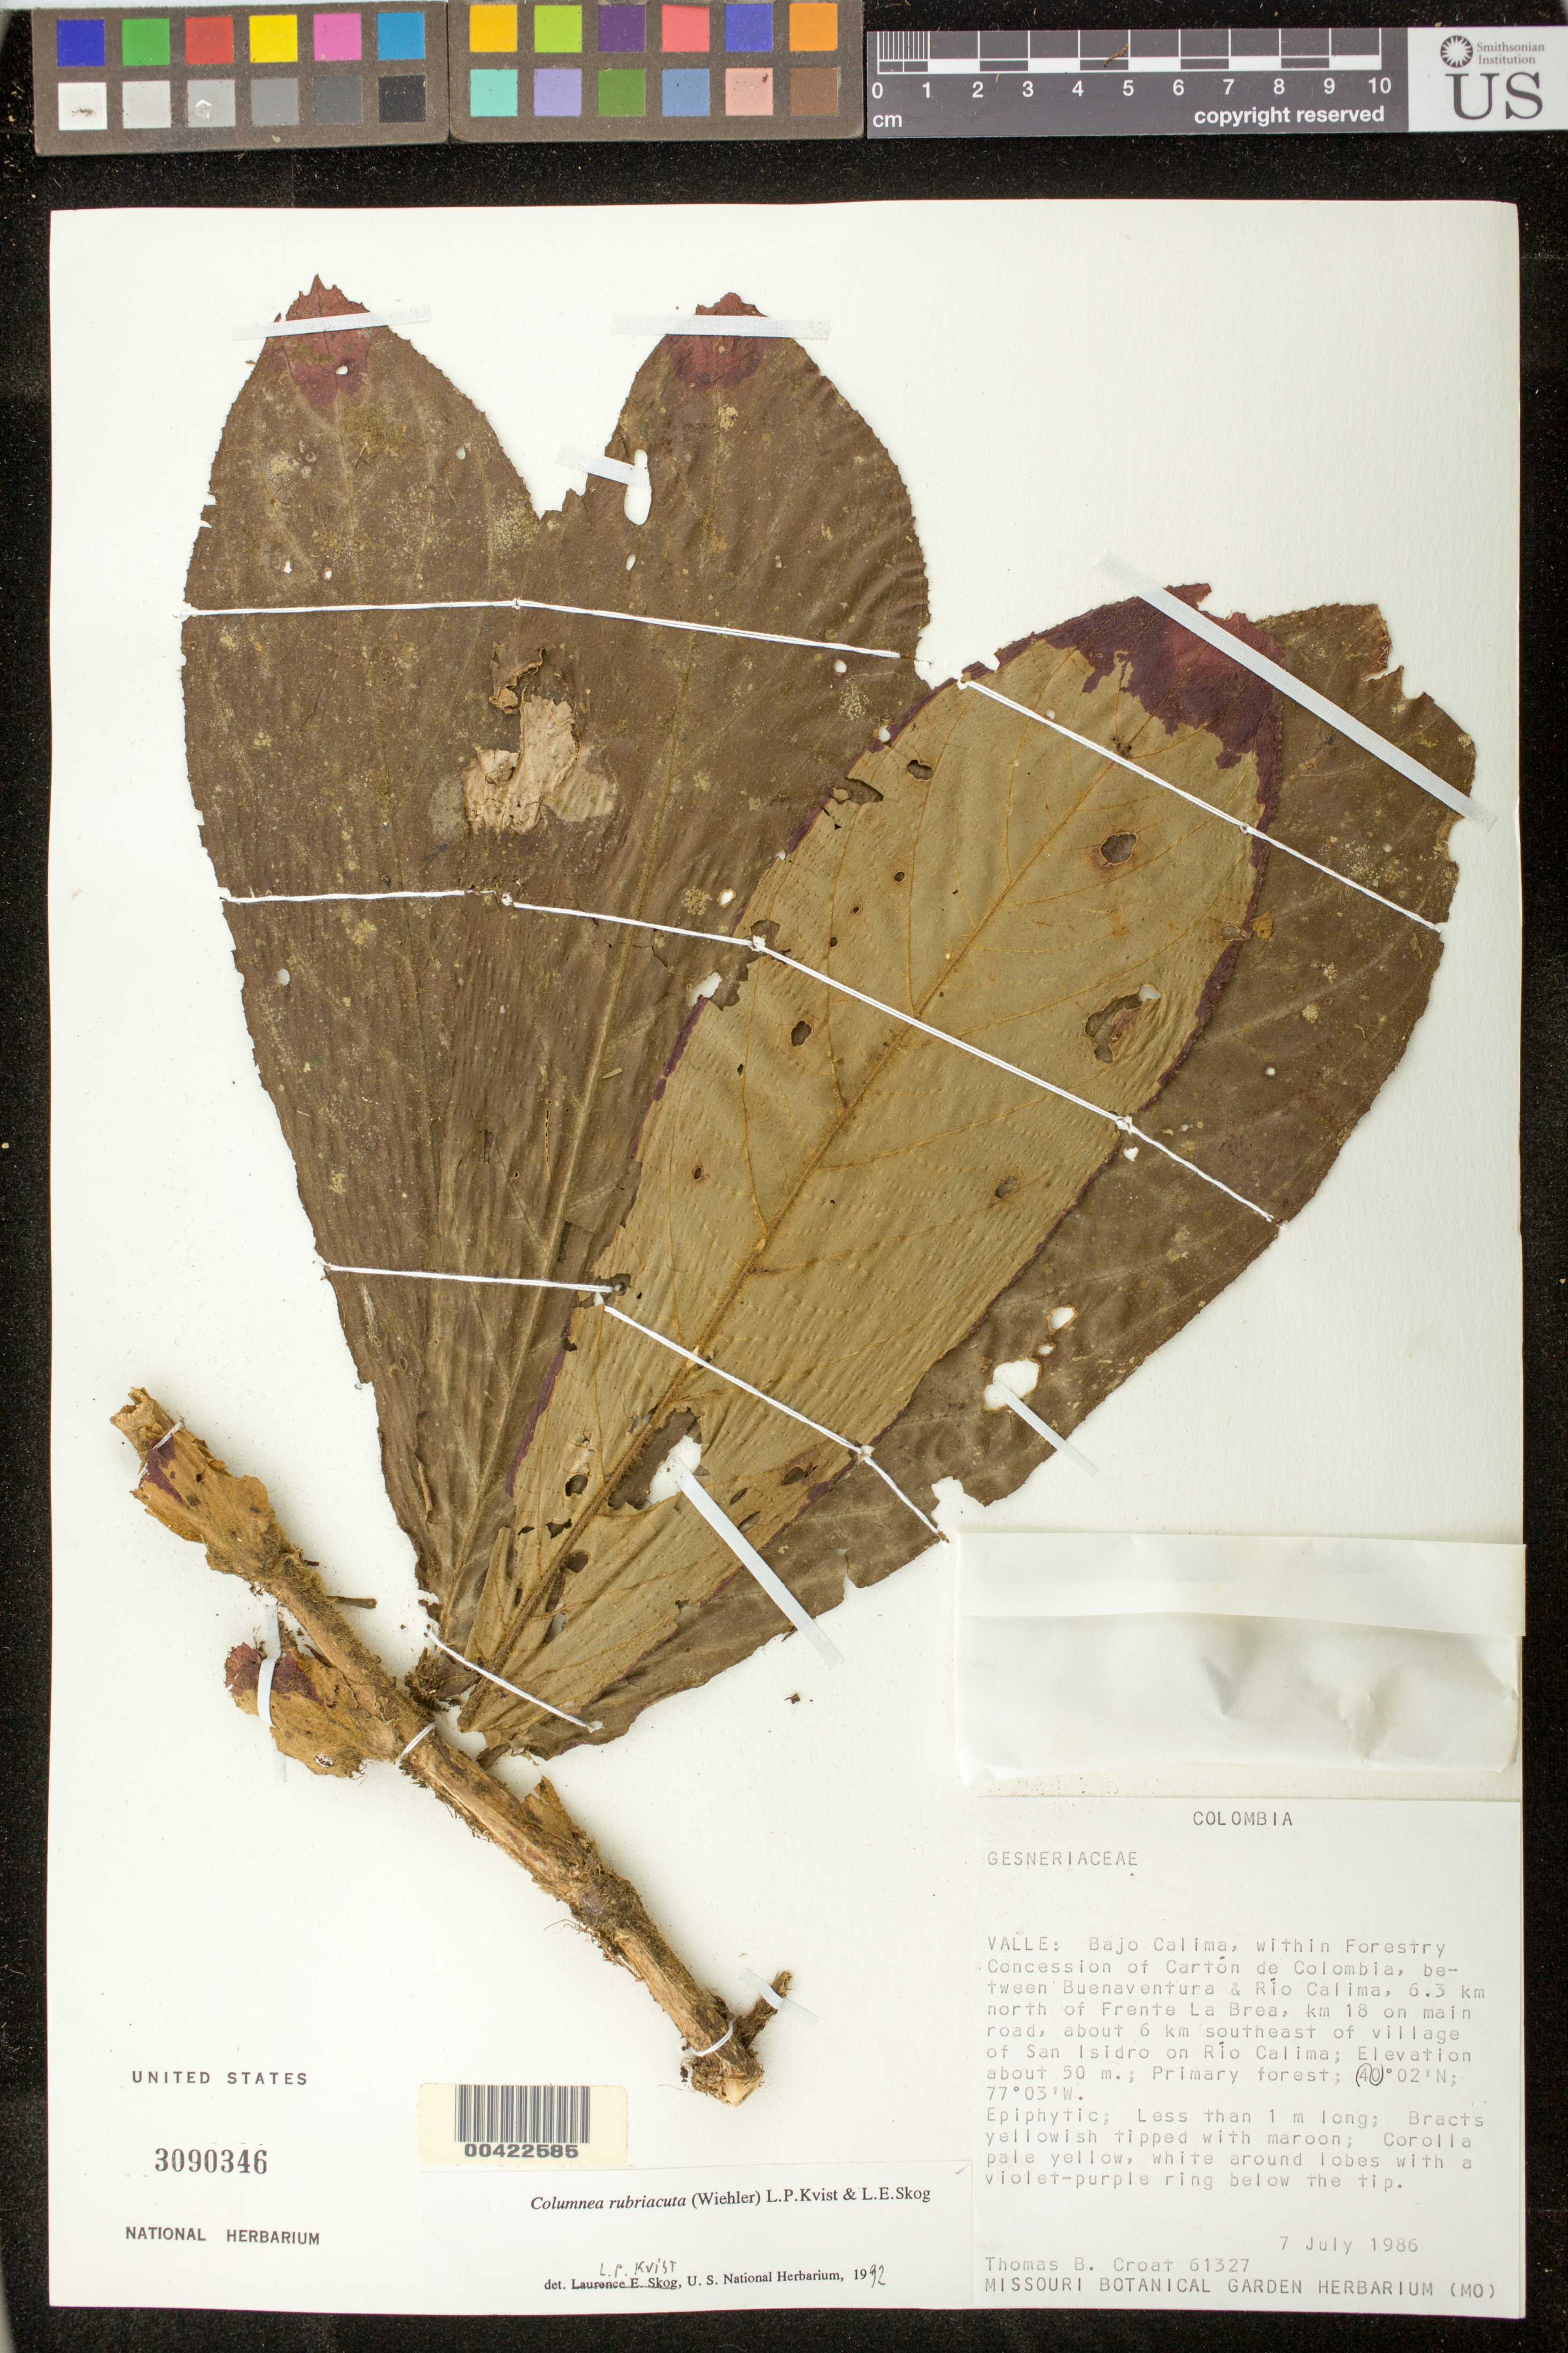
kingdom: Plantae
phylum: Tracheophyta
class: Magnoliopsida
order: Lamiales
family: Gesneriaceae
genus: Columnea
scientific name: Columnea rubriacuta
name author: (Wiehler) L.P. Kvist & L.E. Skog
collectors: T. B. Croat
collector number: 61327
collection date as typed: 07 Jul 1986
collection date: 1986-07-07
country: Colombia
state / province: Valle del Cauca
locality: Bajo Calima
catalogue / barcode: US 3090346